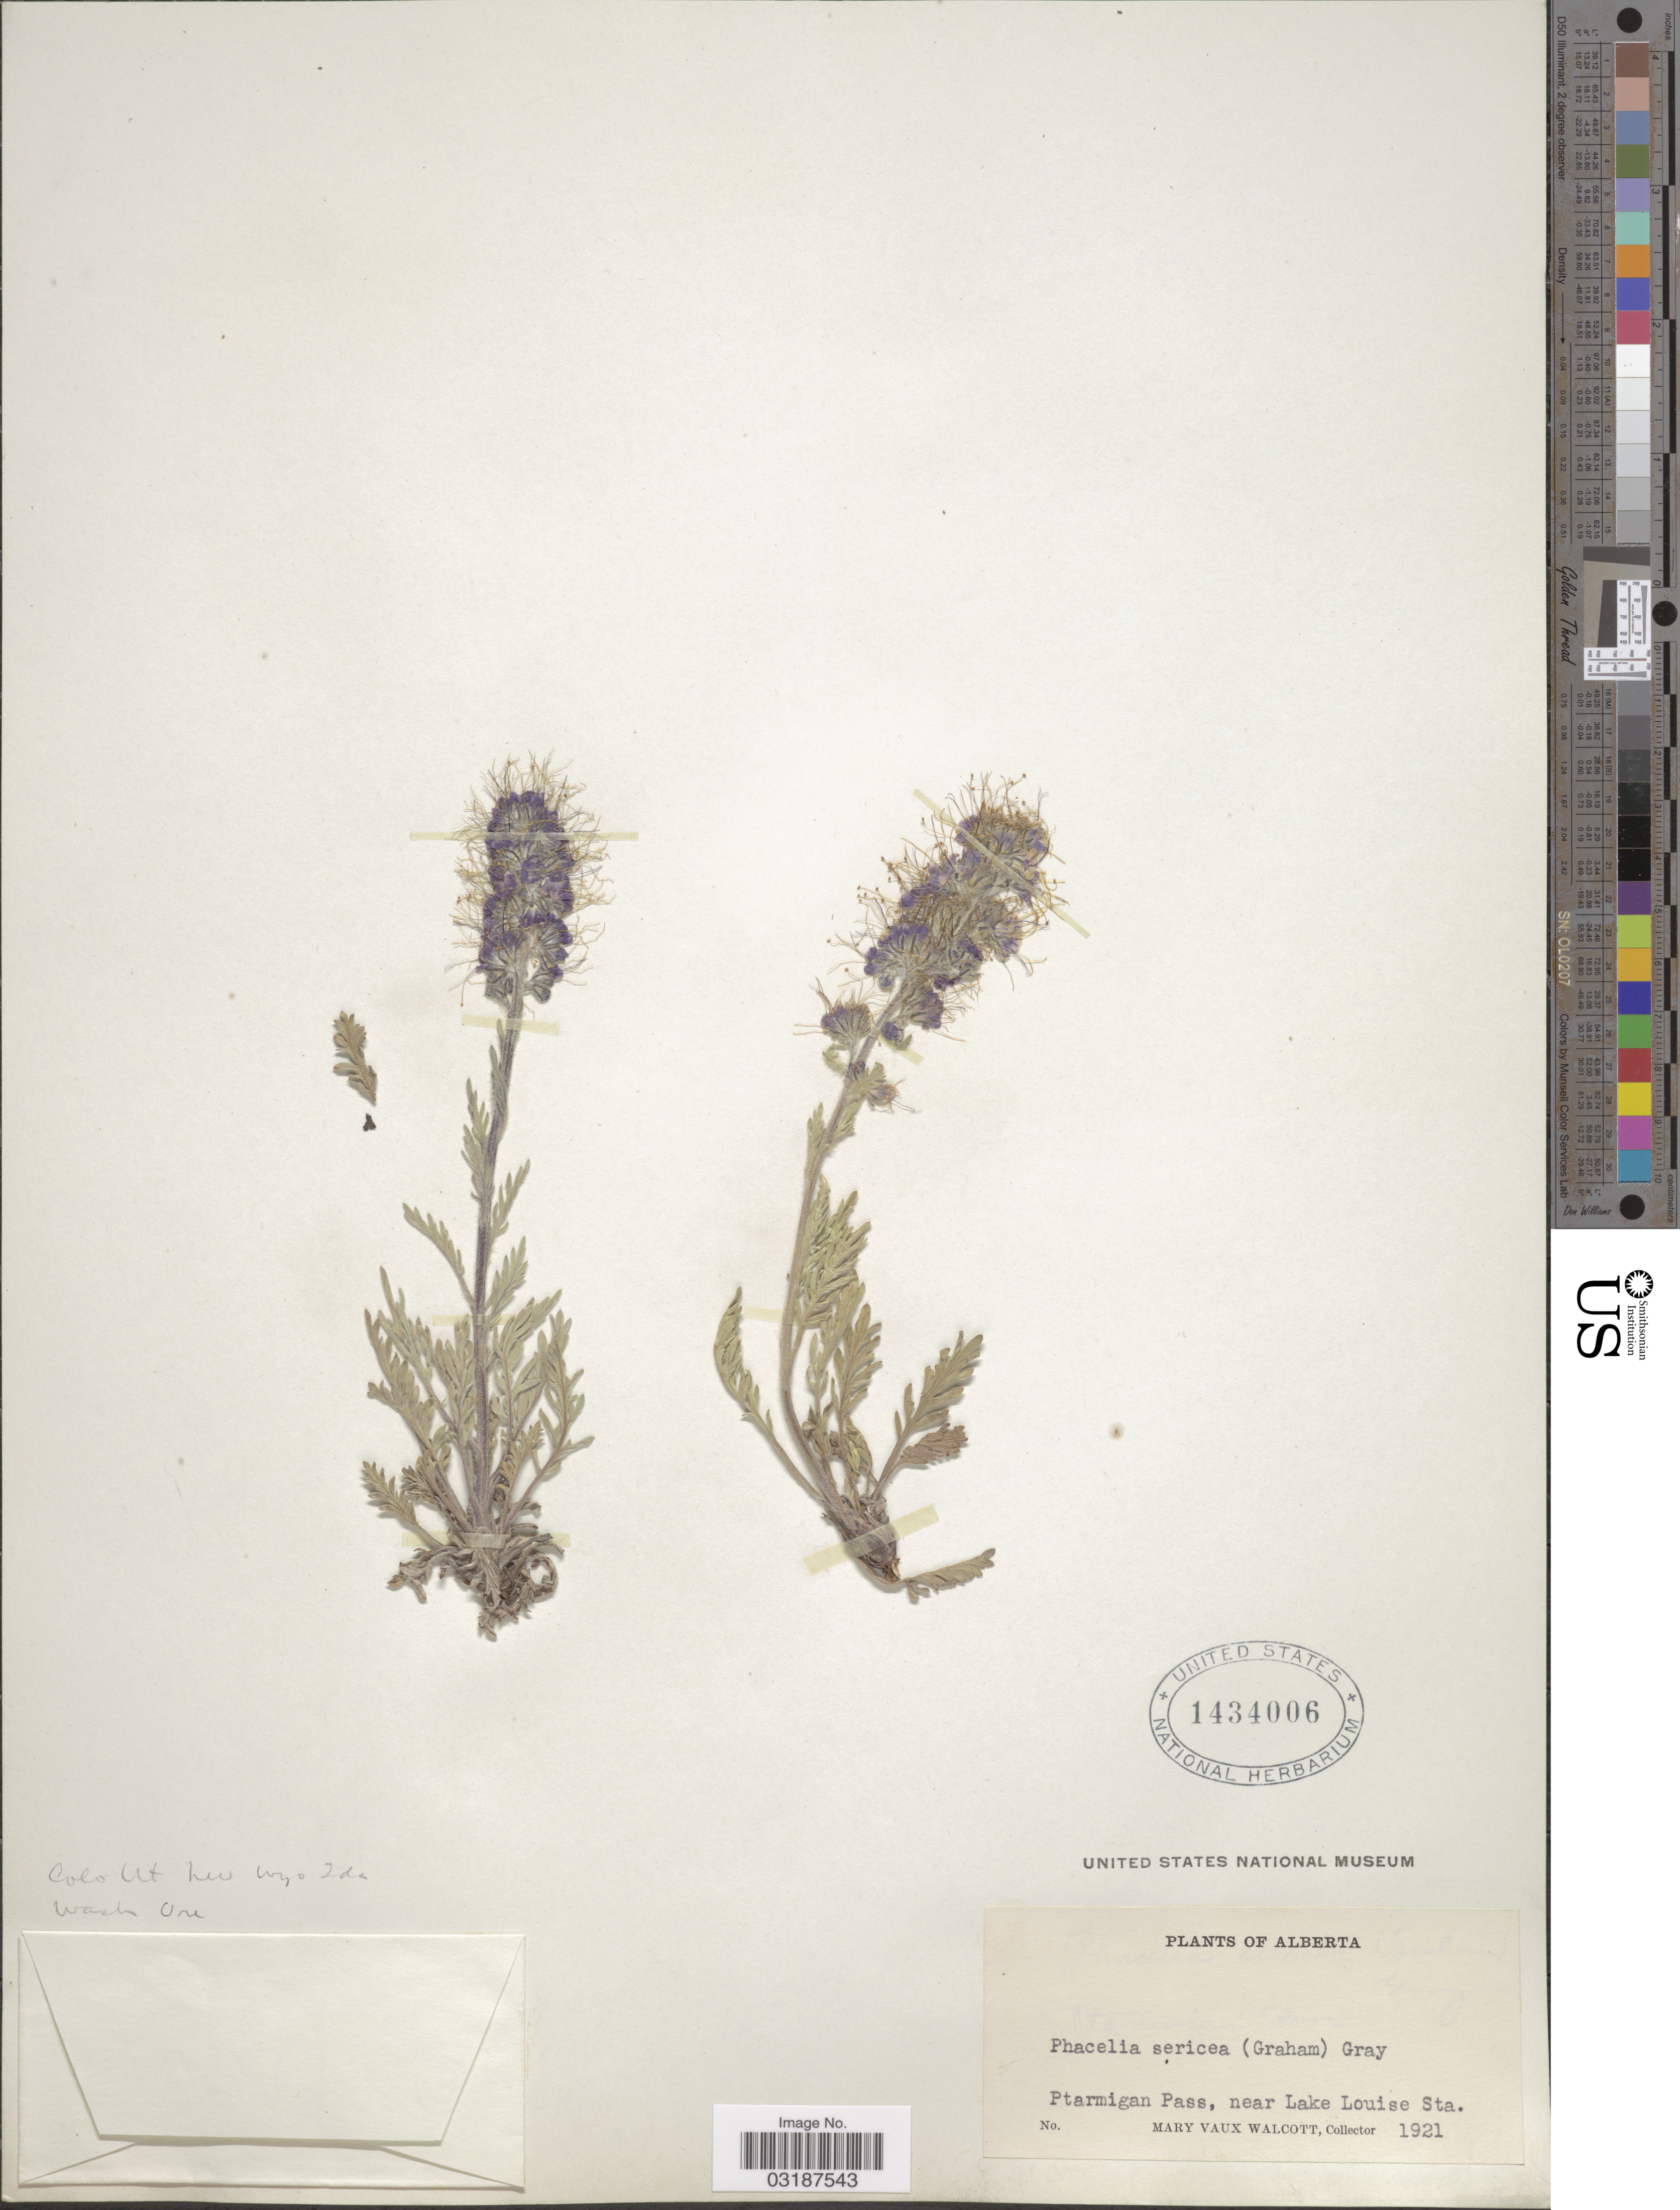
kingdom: Plantae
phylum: Tracheophyta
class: Magnoliopsida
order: Boraginales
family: Hydrophyllaceae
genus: Phacelia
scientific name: Phacelia sericea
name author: (Graham) A. Gray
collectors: M. Walcott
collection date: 1921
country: Canada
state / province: Alberta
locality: Ptarmigan Pass, near Lake Louise Sta.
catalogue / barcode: US 1434006